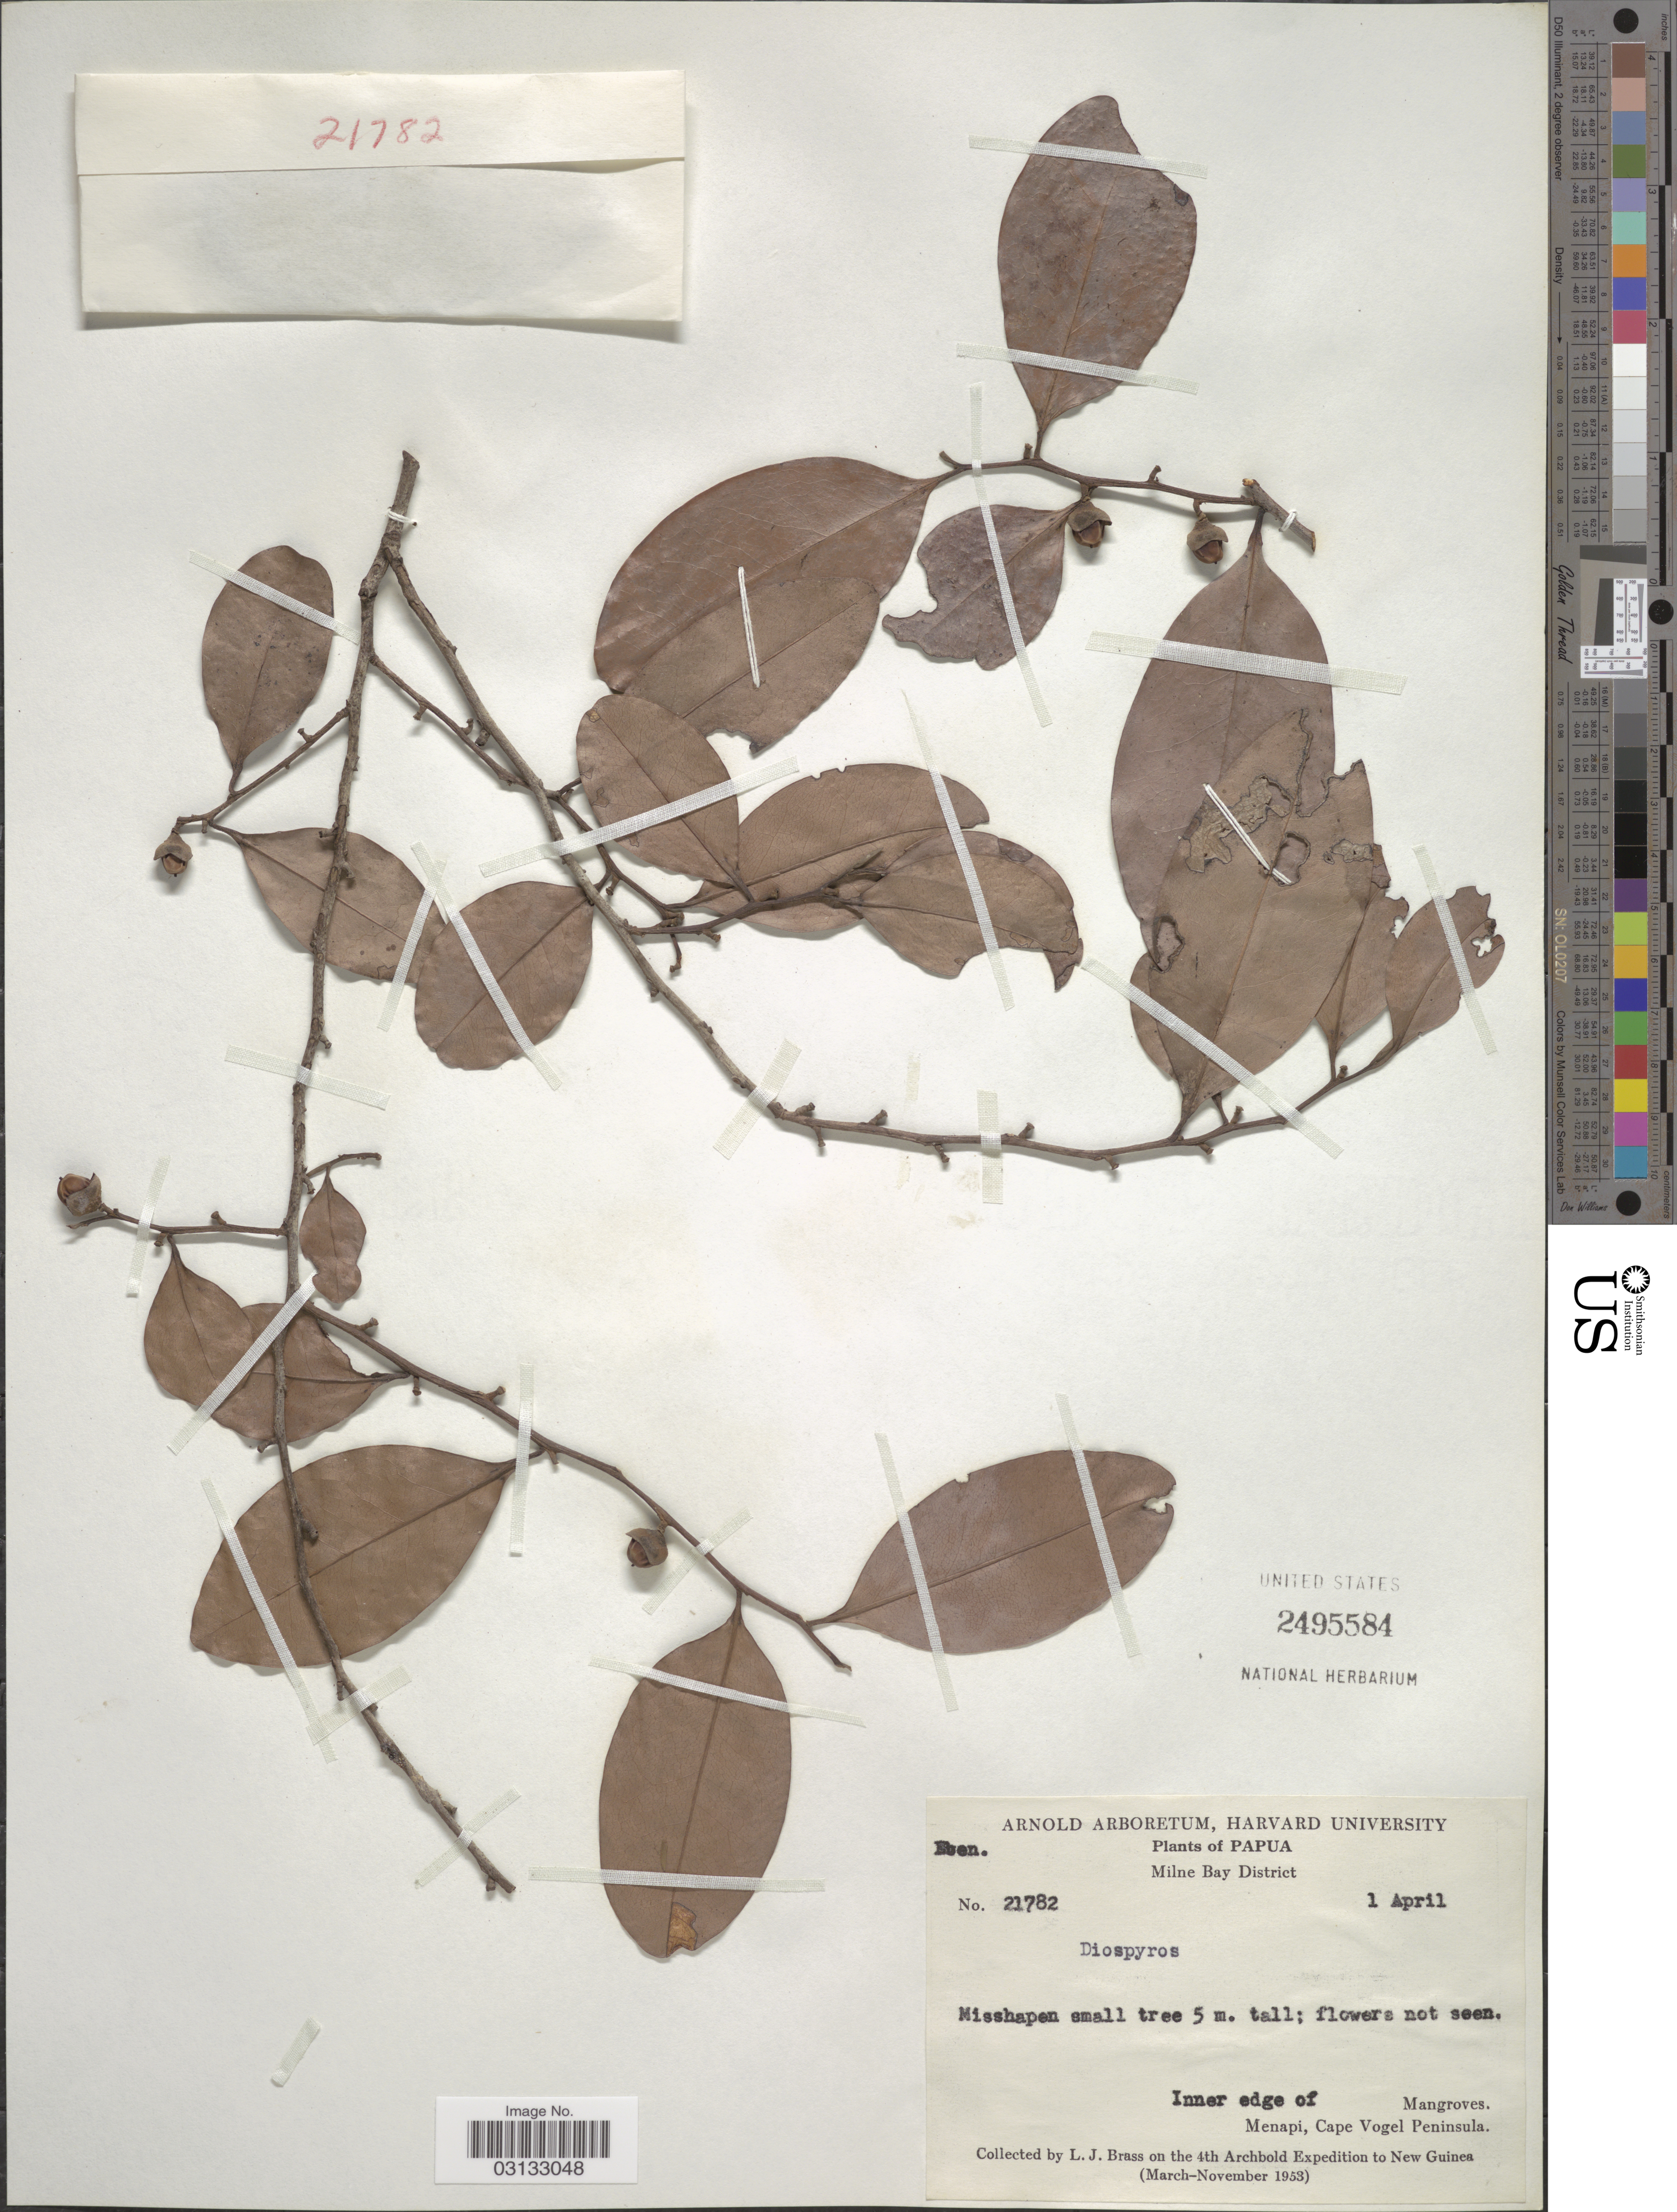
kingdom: Plantae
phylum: Tracheophyta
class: Magnoliopsida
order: Ericales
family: Ebenaceae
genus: Diospyros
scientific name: Diospyros sp.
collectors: L. J. Brass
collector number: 21782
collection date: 1953-04-01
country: Papua New Guinea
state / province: Milne Bay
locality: Papua, Milne Bay District, Inner edge of Mangroves, Menapi, Cape Vogel Peninsula, New Guinea.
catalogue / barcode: US 2495584